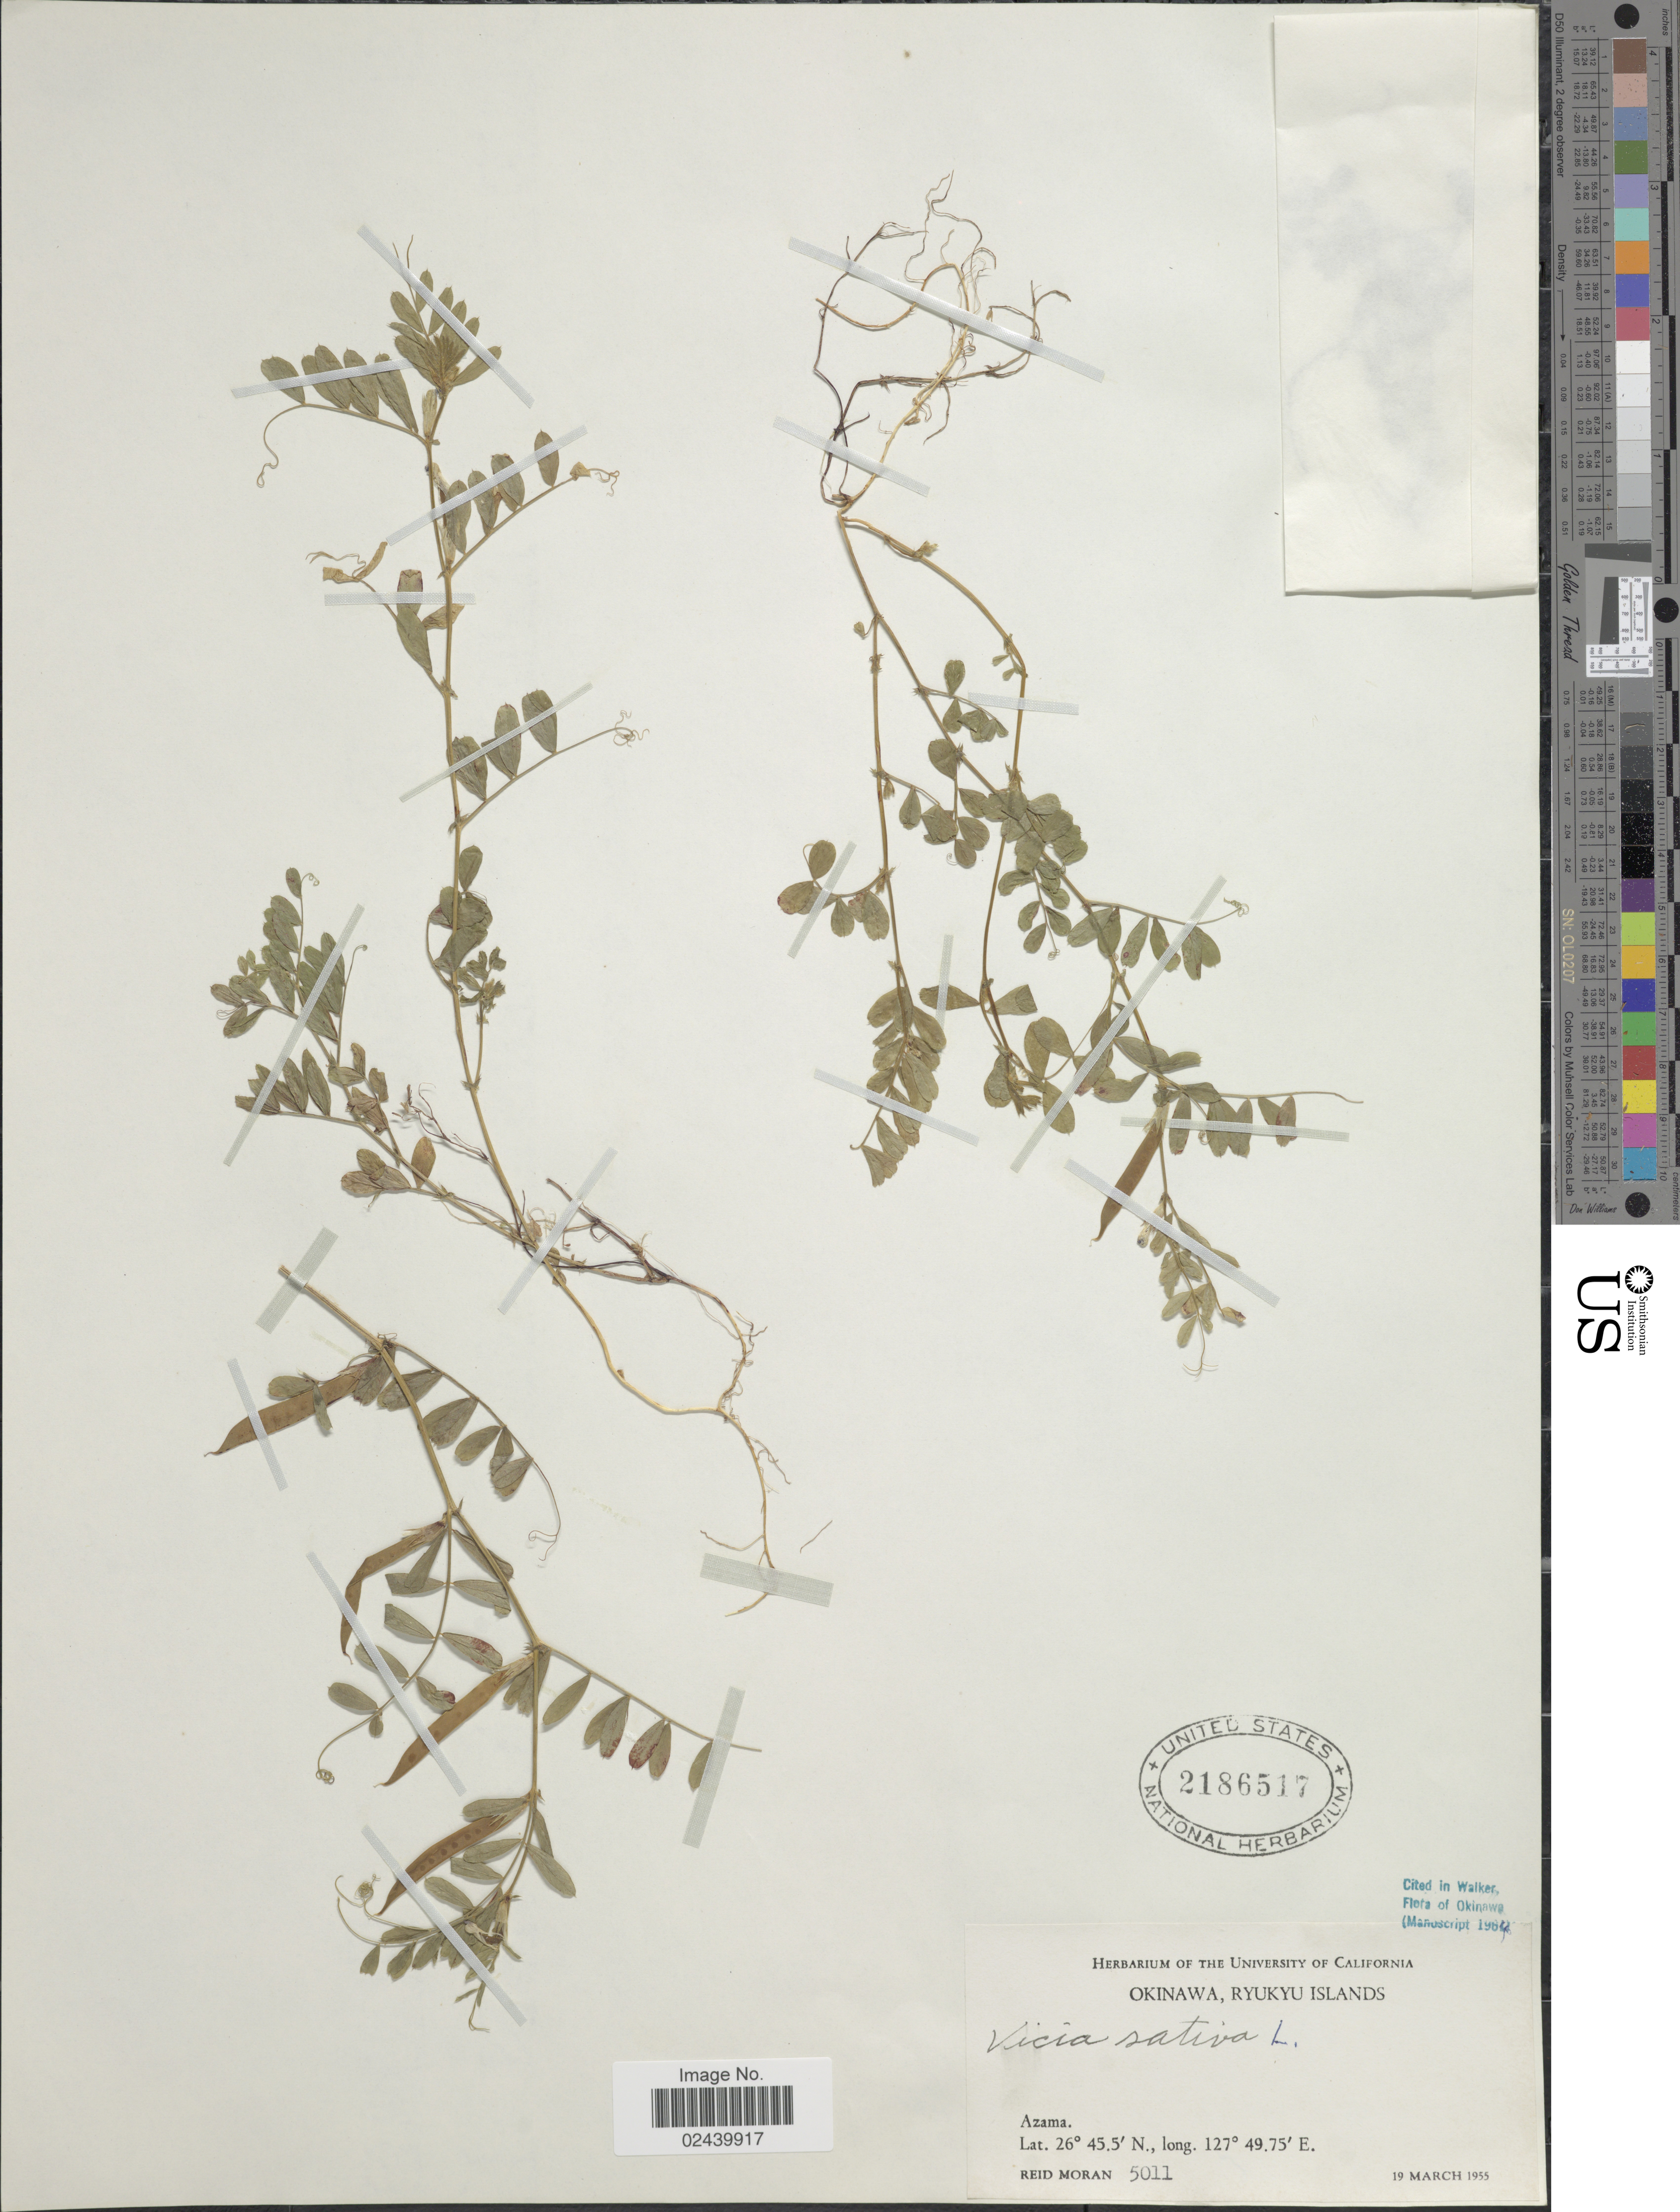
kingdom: Plantae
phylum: Tracheophyta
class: Magnoliopsida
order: Fabales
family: Fabaceae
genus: Vicia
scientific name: Vicia sativa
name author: L.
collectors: R. V. Moran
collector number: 5011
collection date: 1955-03-19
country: Japan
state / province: Okinawa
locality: Ryukyu Islands. Azama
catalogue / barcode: US 2186517